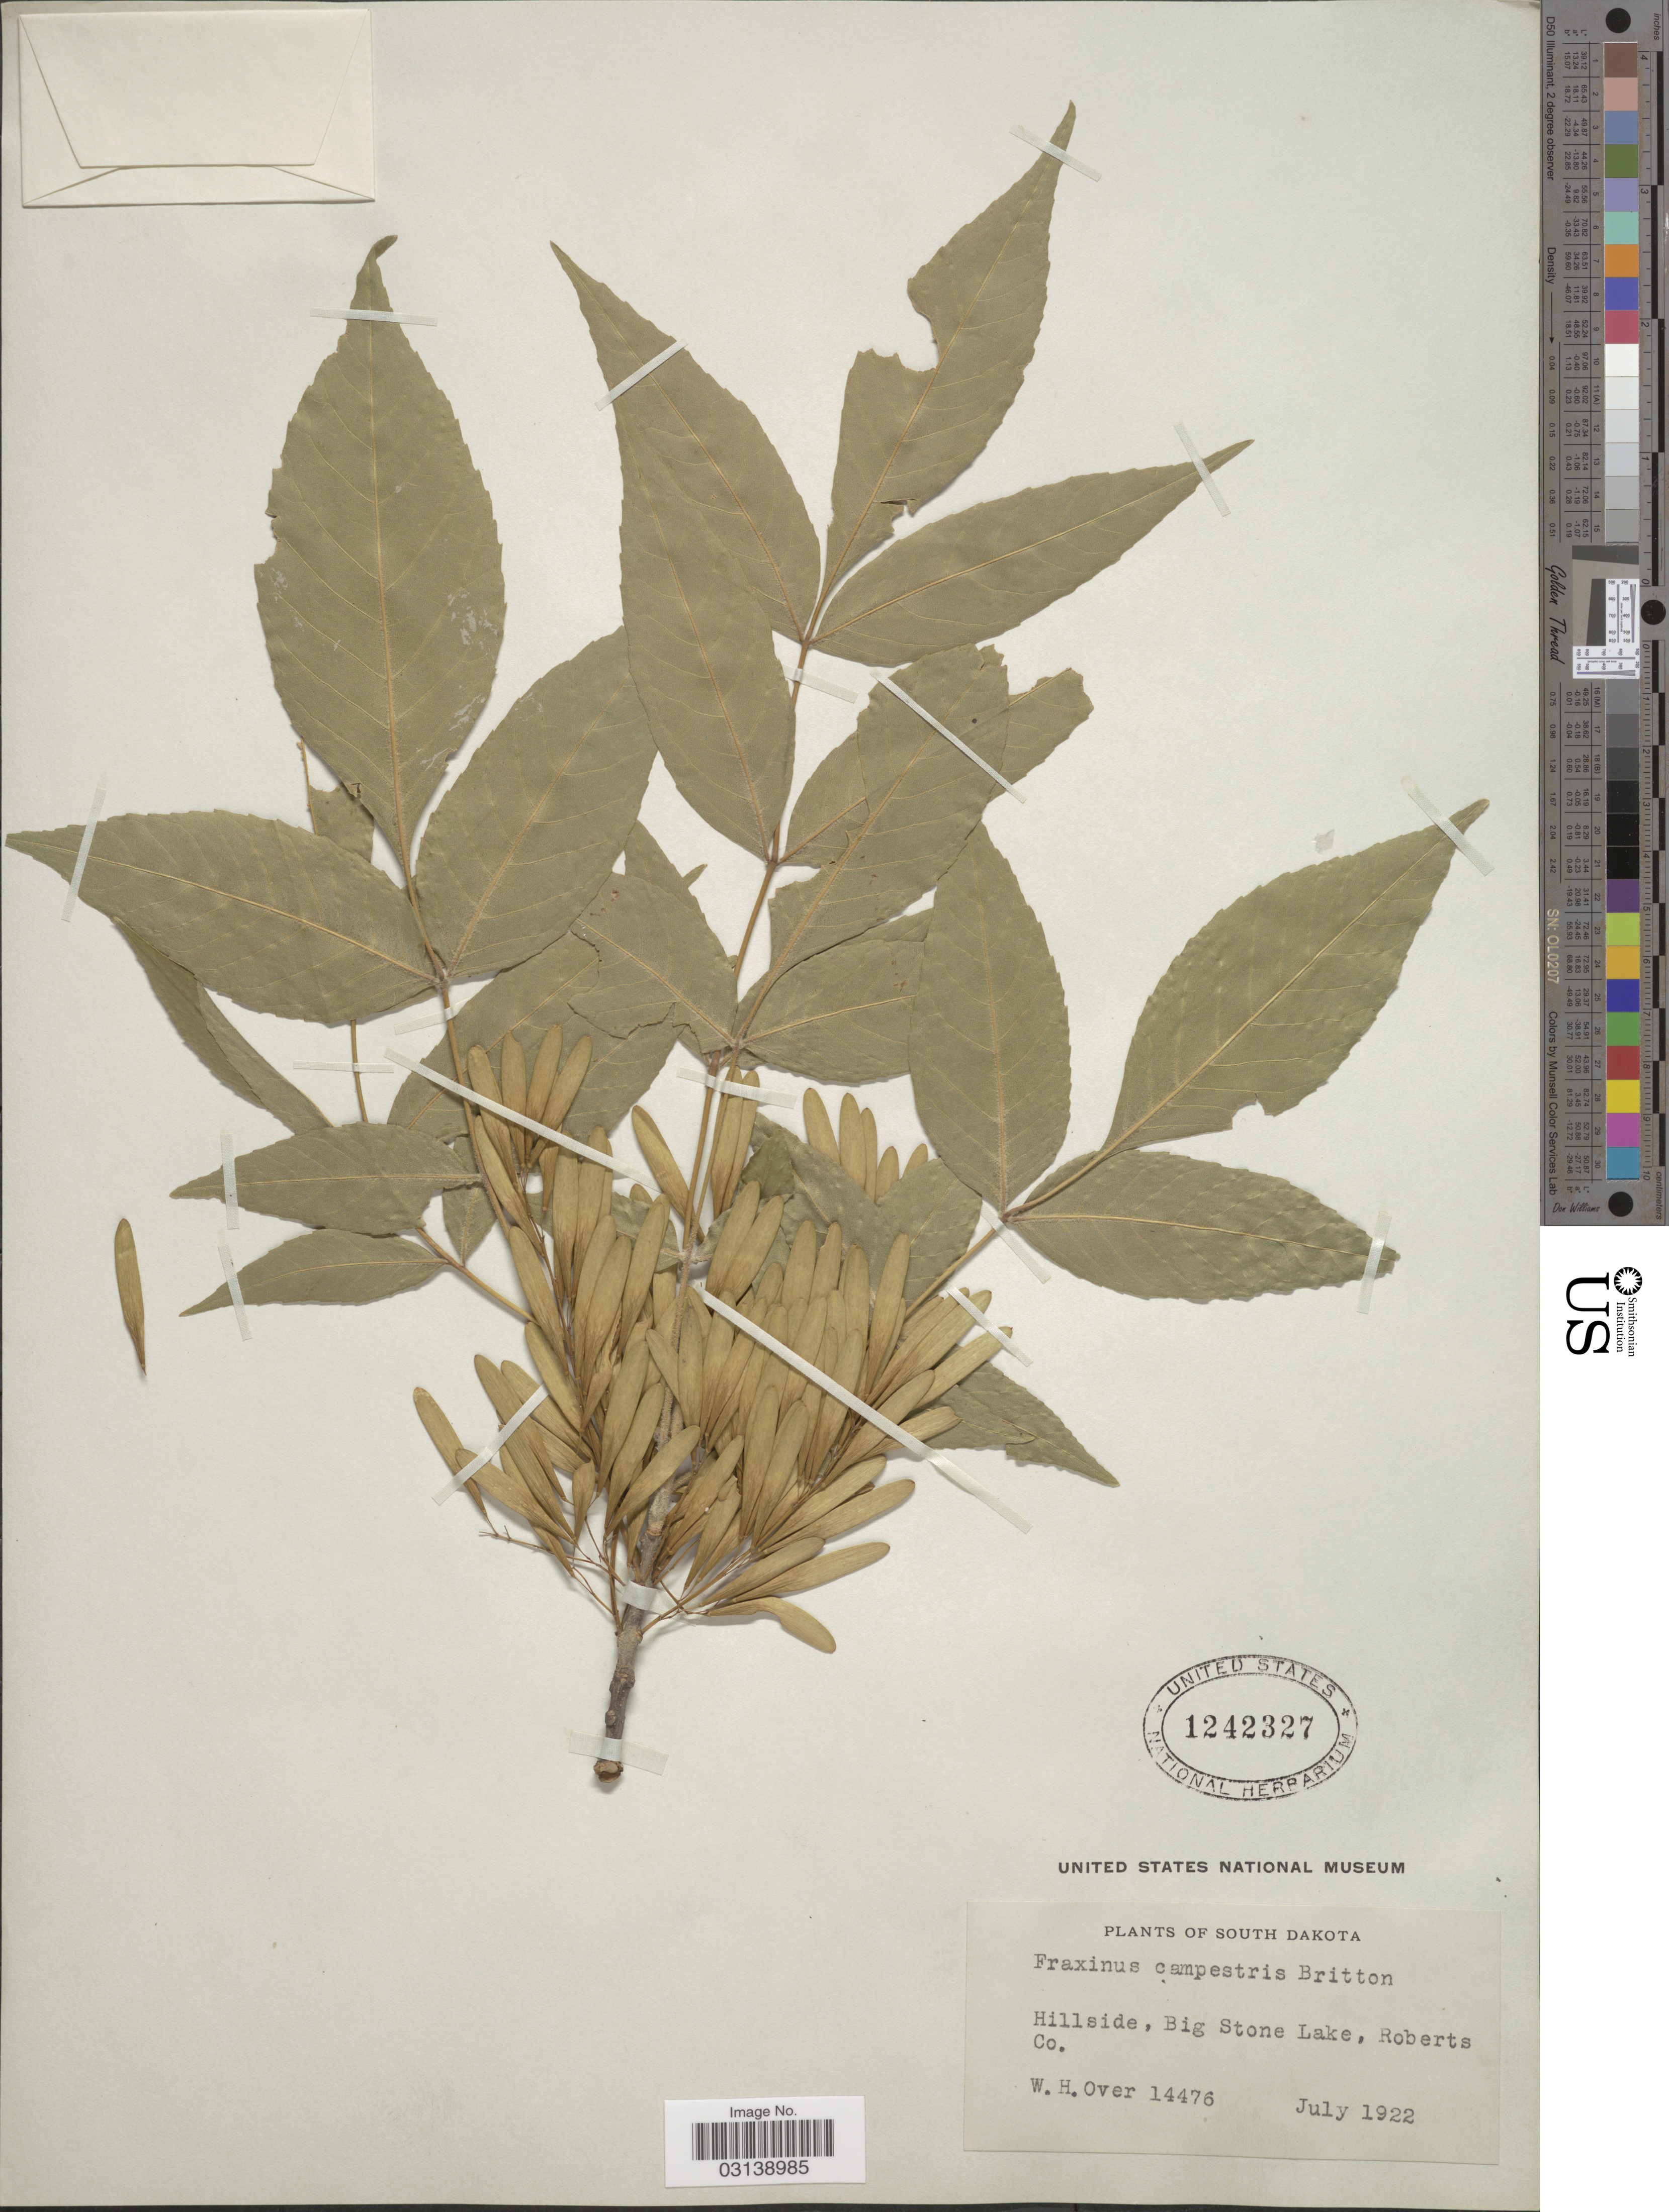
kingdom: Plantae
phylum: Tracheophyta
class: Magnoliopsida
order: Lamiales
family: Oleaceae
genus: Fraxinus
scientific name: Fraxinus pennsylvanica var. pubescens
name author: (Lam.) Lingelsh.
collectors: W. Over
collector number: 14476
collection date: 1922-07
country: United States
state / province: South Dakota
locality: Hillside, Big Stone Lake, Roberts Co.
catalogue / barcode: US 1242327